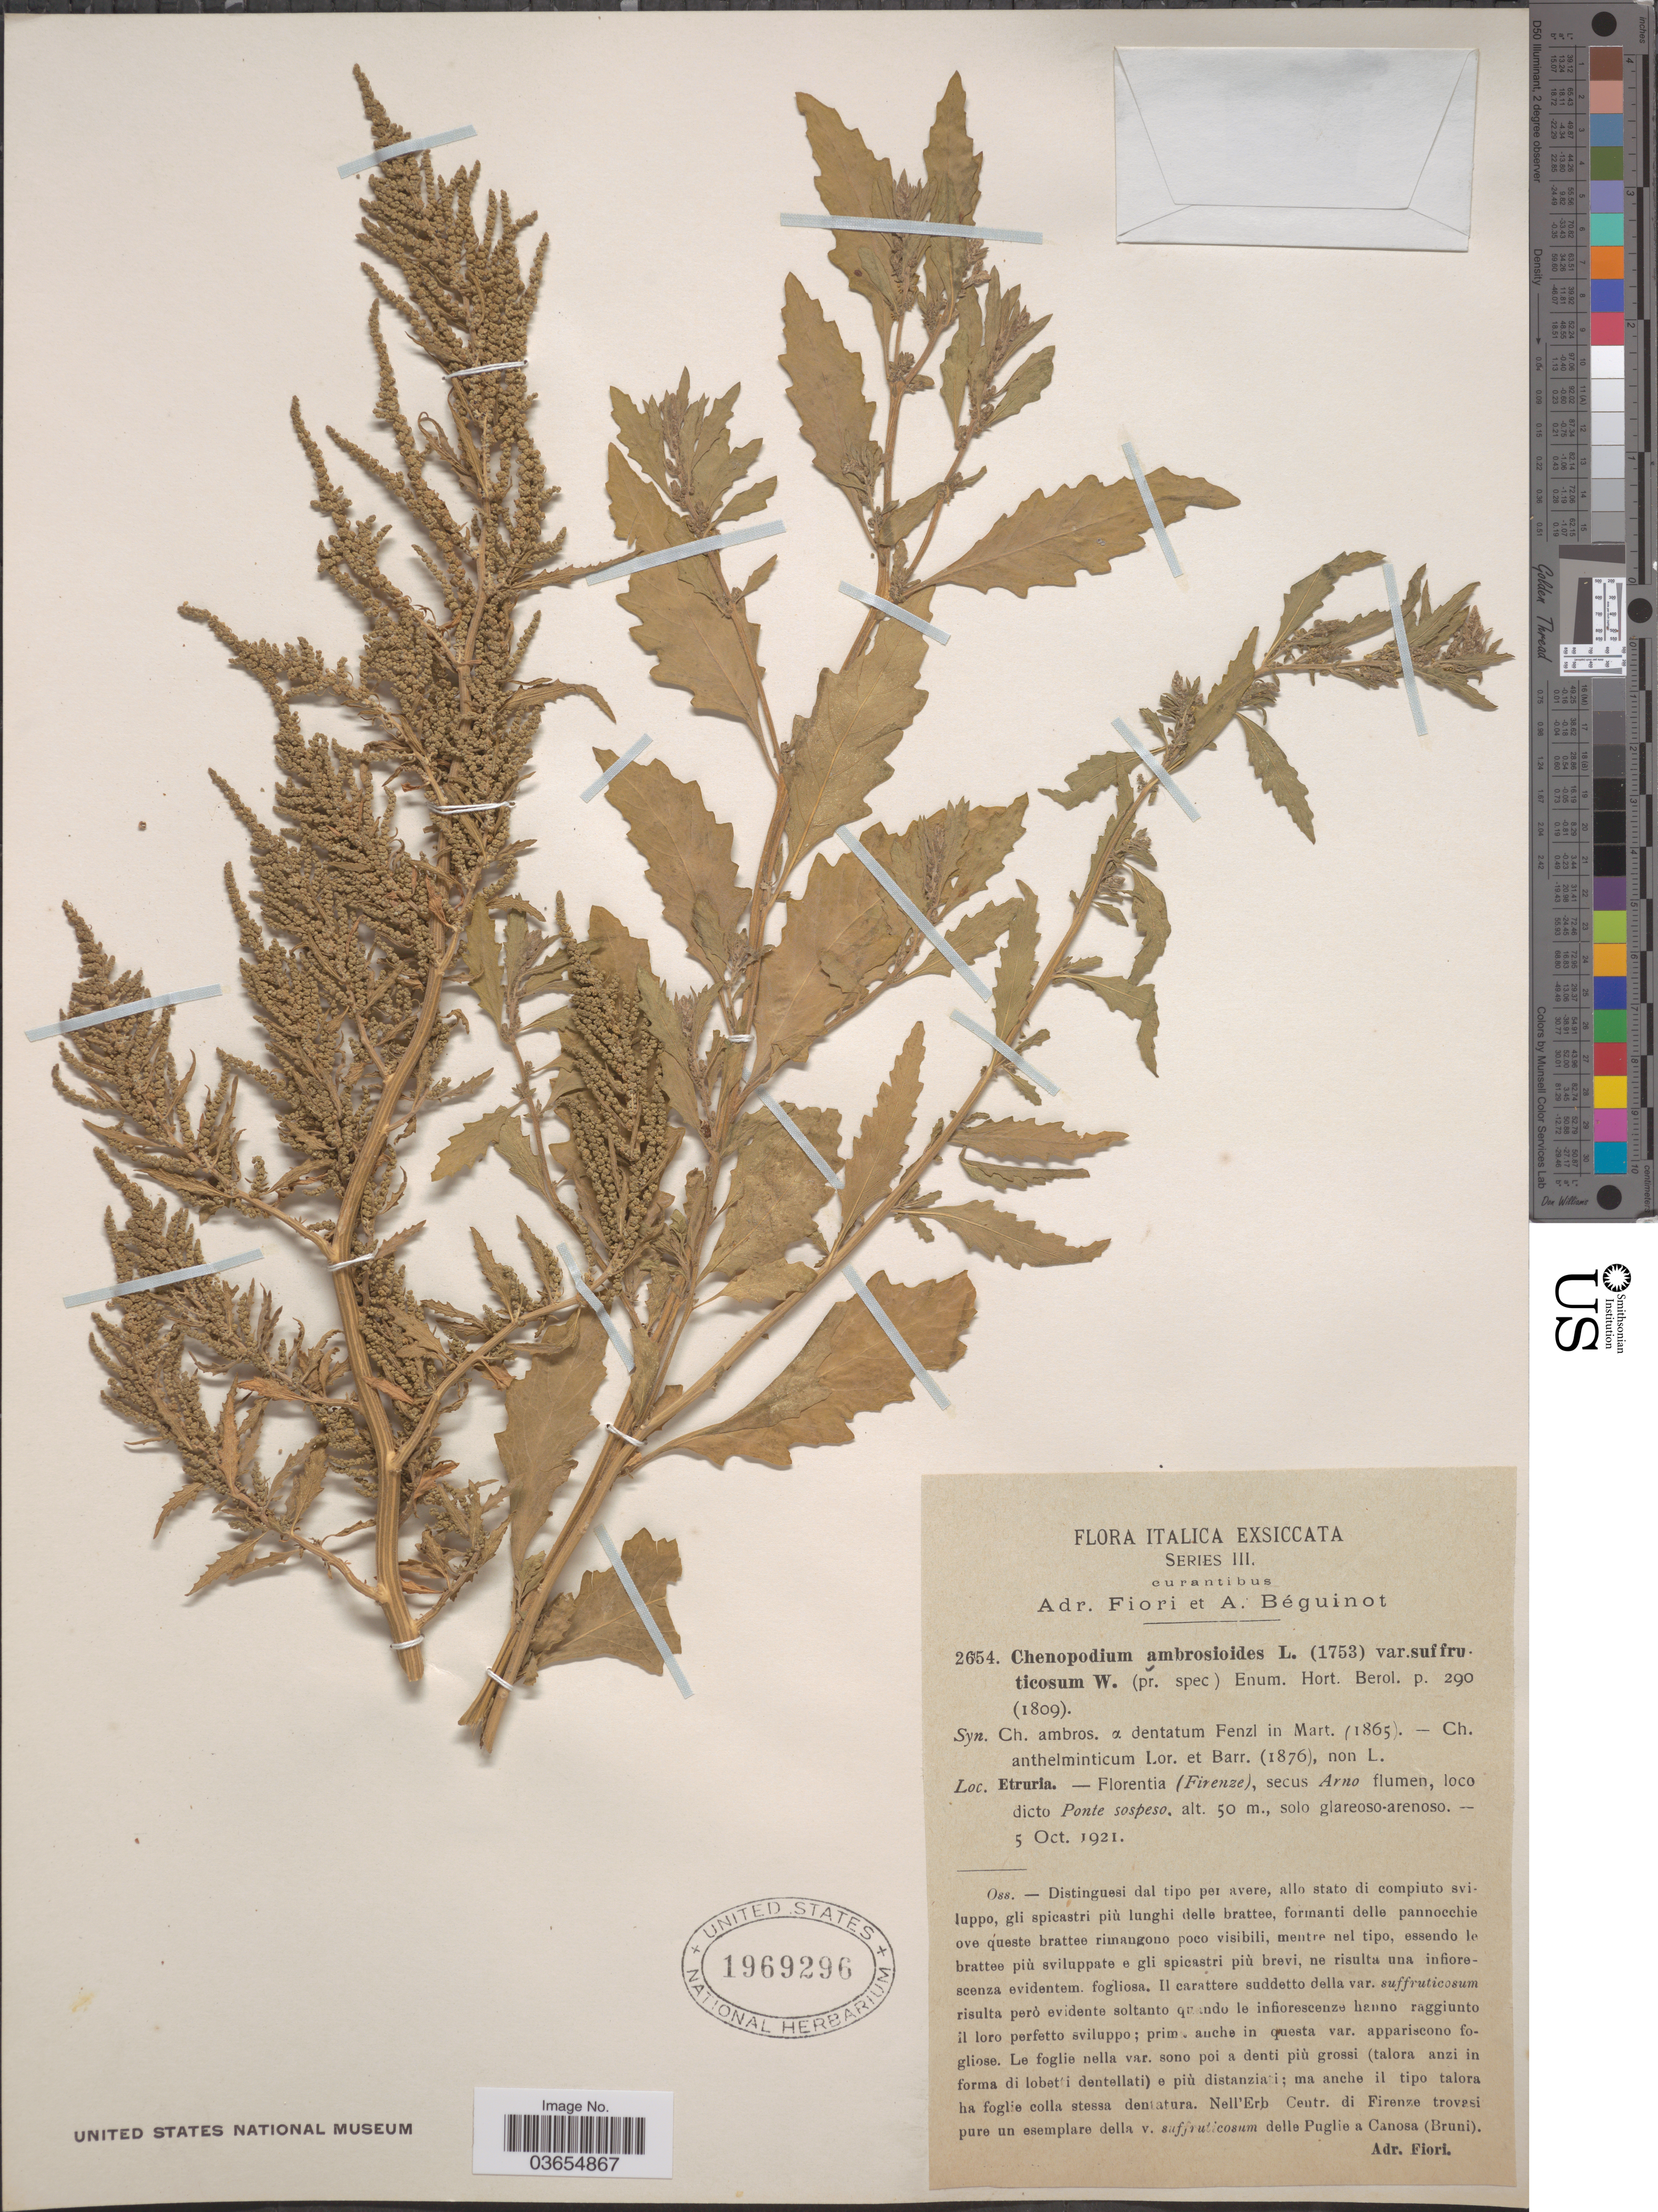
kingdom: Plantae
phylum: Tracheophyta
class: Magnoliopsida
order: Caryophyllales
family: Amaranthaceae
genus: Chenopodium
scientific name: Chenopodium ambrosioides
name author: L.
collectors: A. Fiori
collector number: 2654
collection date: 1921-10-05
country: Italy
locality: Etruria - Florentia (Firenze), secus Arno flumen, loco dicto Ponte sospeso.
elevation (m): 50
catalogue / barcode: US 1969296